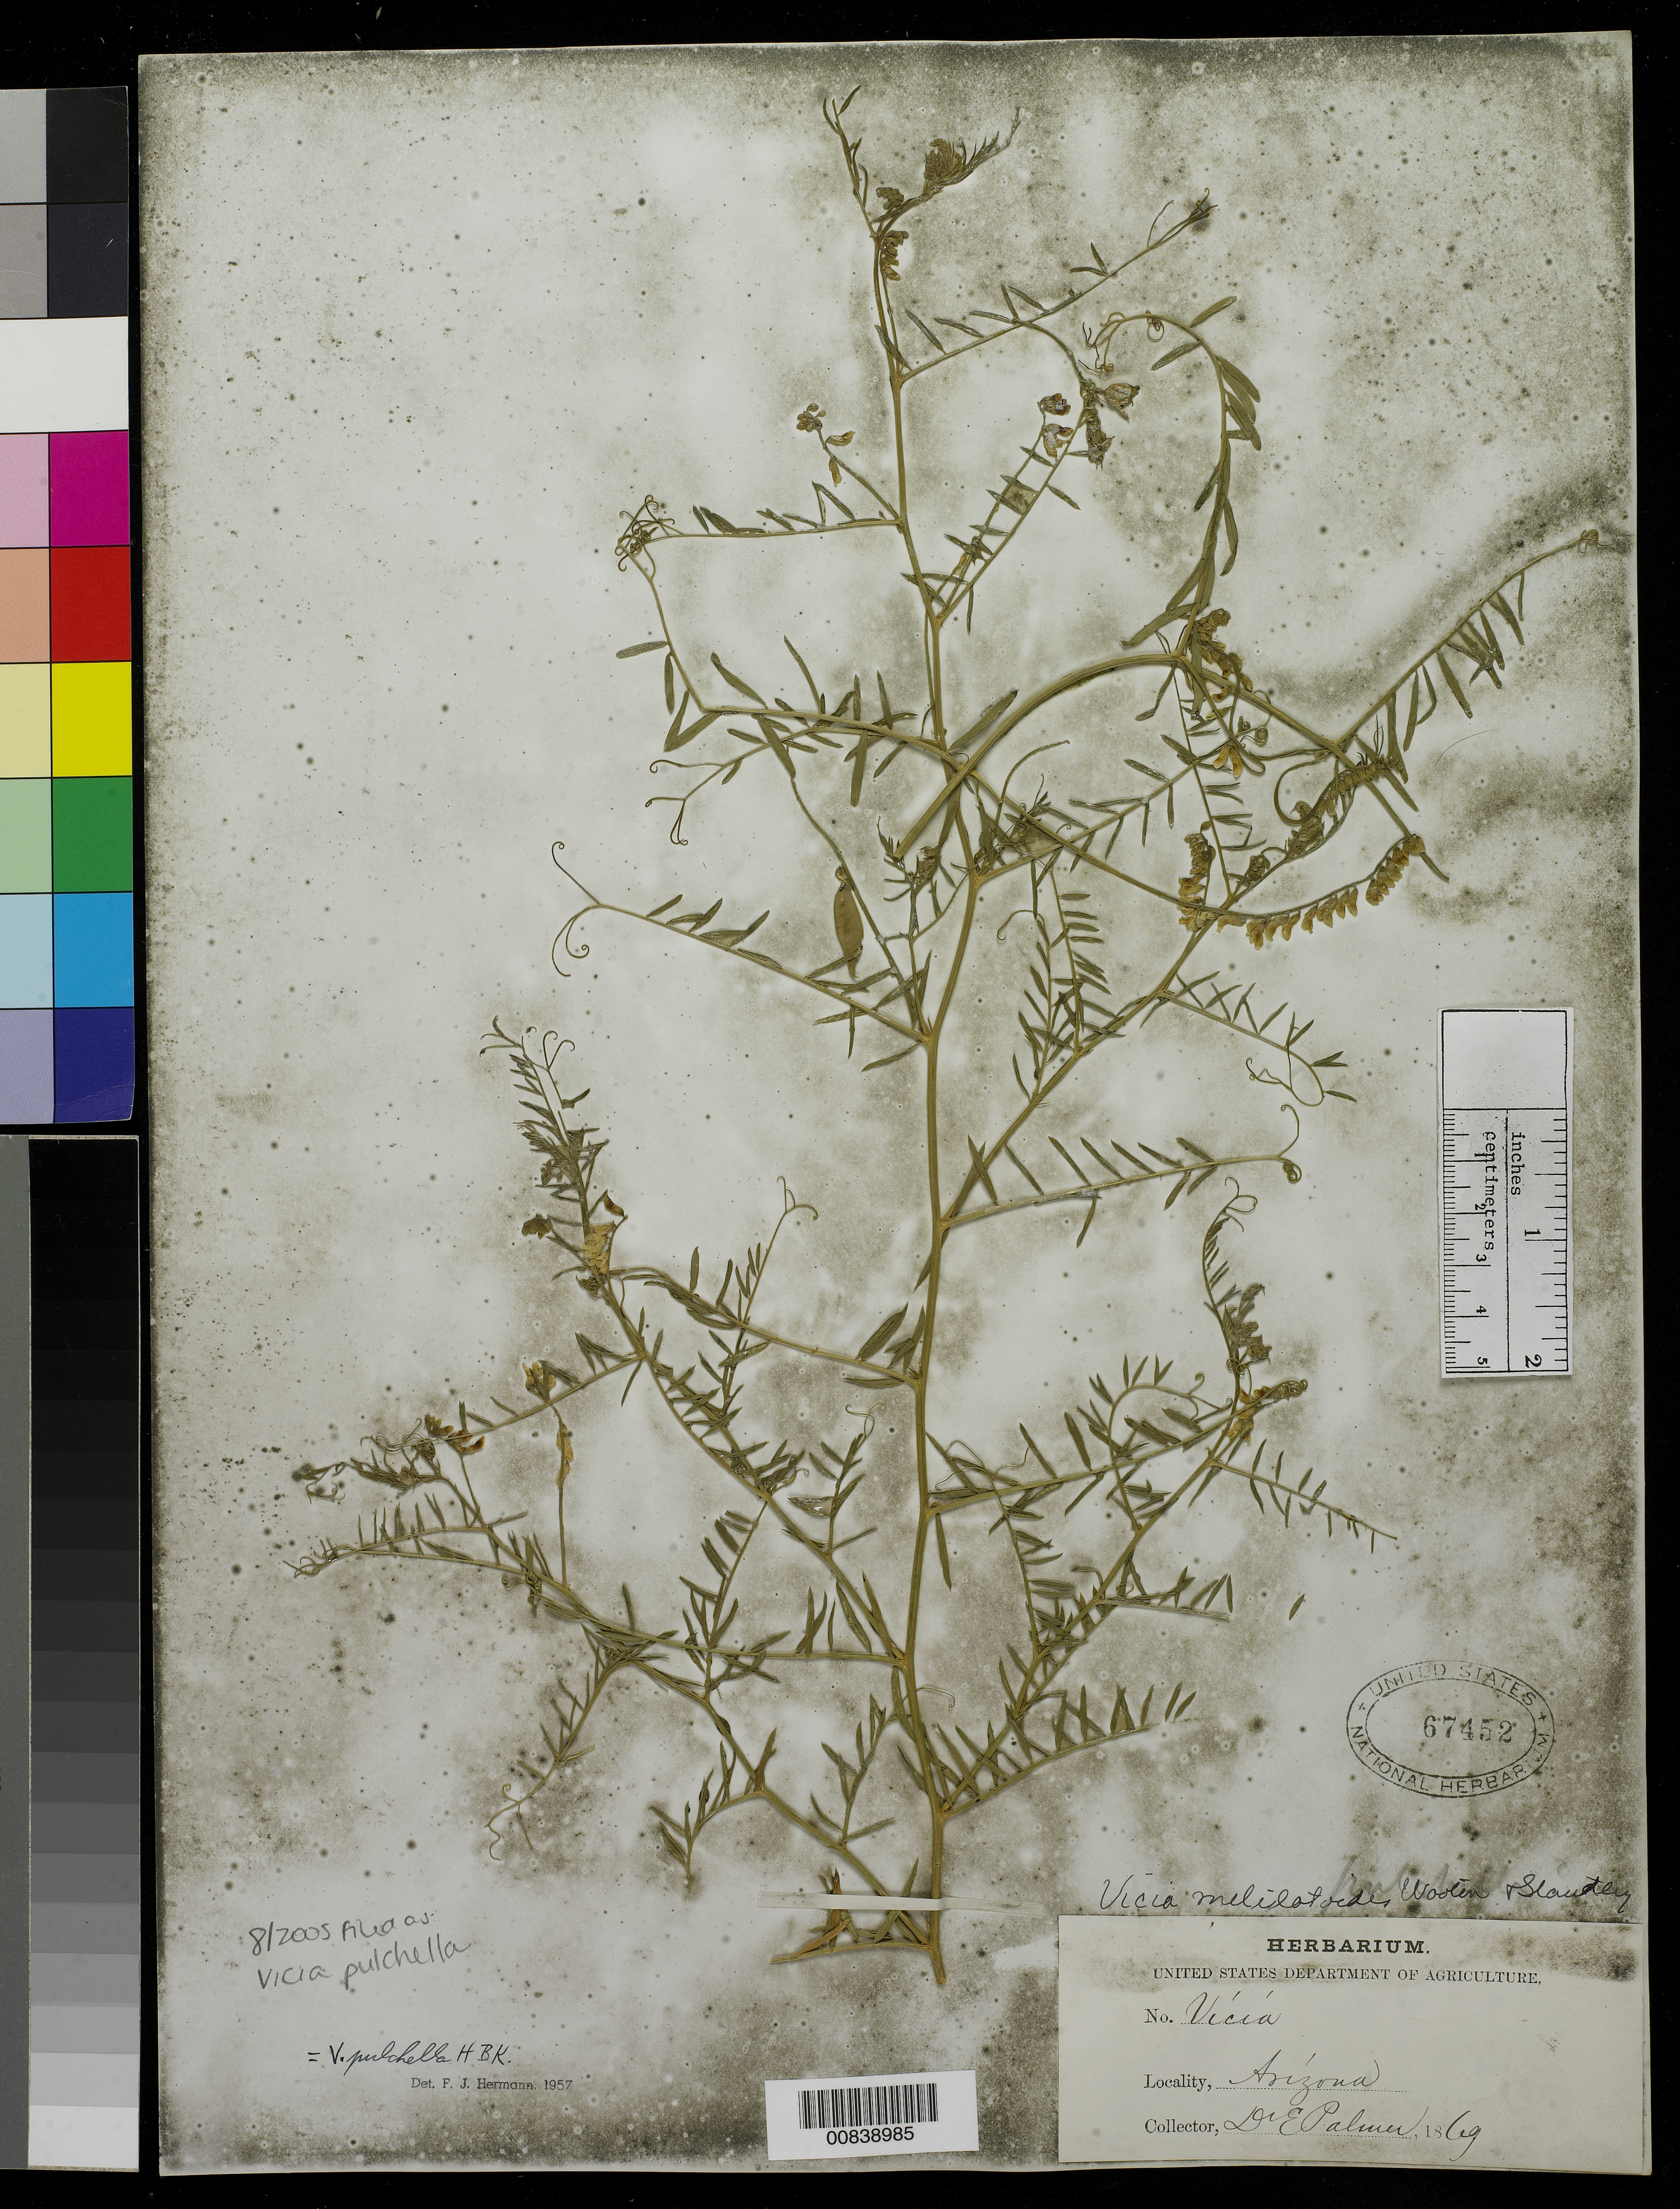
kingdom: Plantae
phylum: Tracheophyta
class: Magnoliopsida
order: Fabales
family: Fabaceae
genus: Vicia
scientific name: Vicia pulchella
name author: Kunth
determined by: Hermann, F. J.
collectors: E. Palmer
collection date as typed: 1869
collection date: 1869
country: United States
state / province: Arizona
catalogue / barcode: US 67452